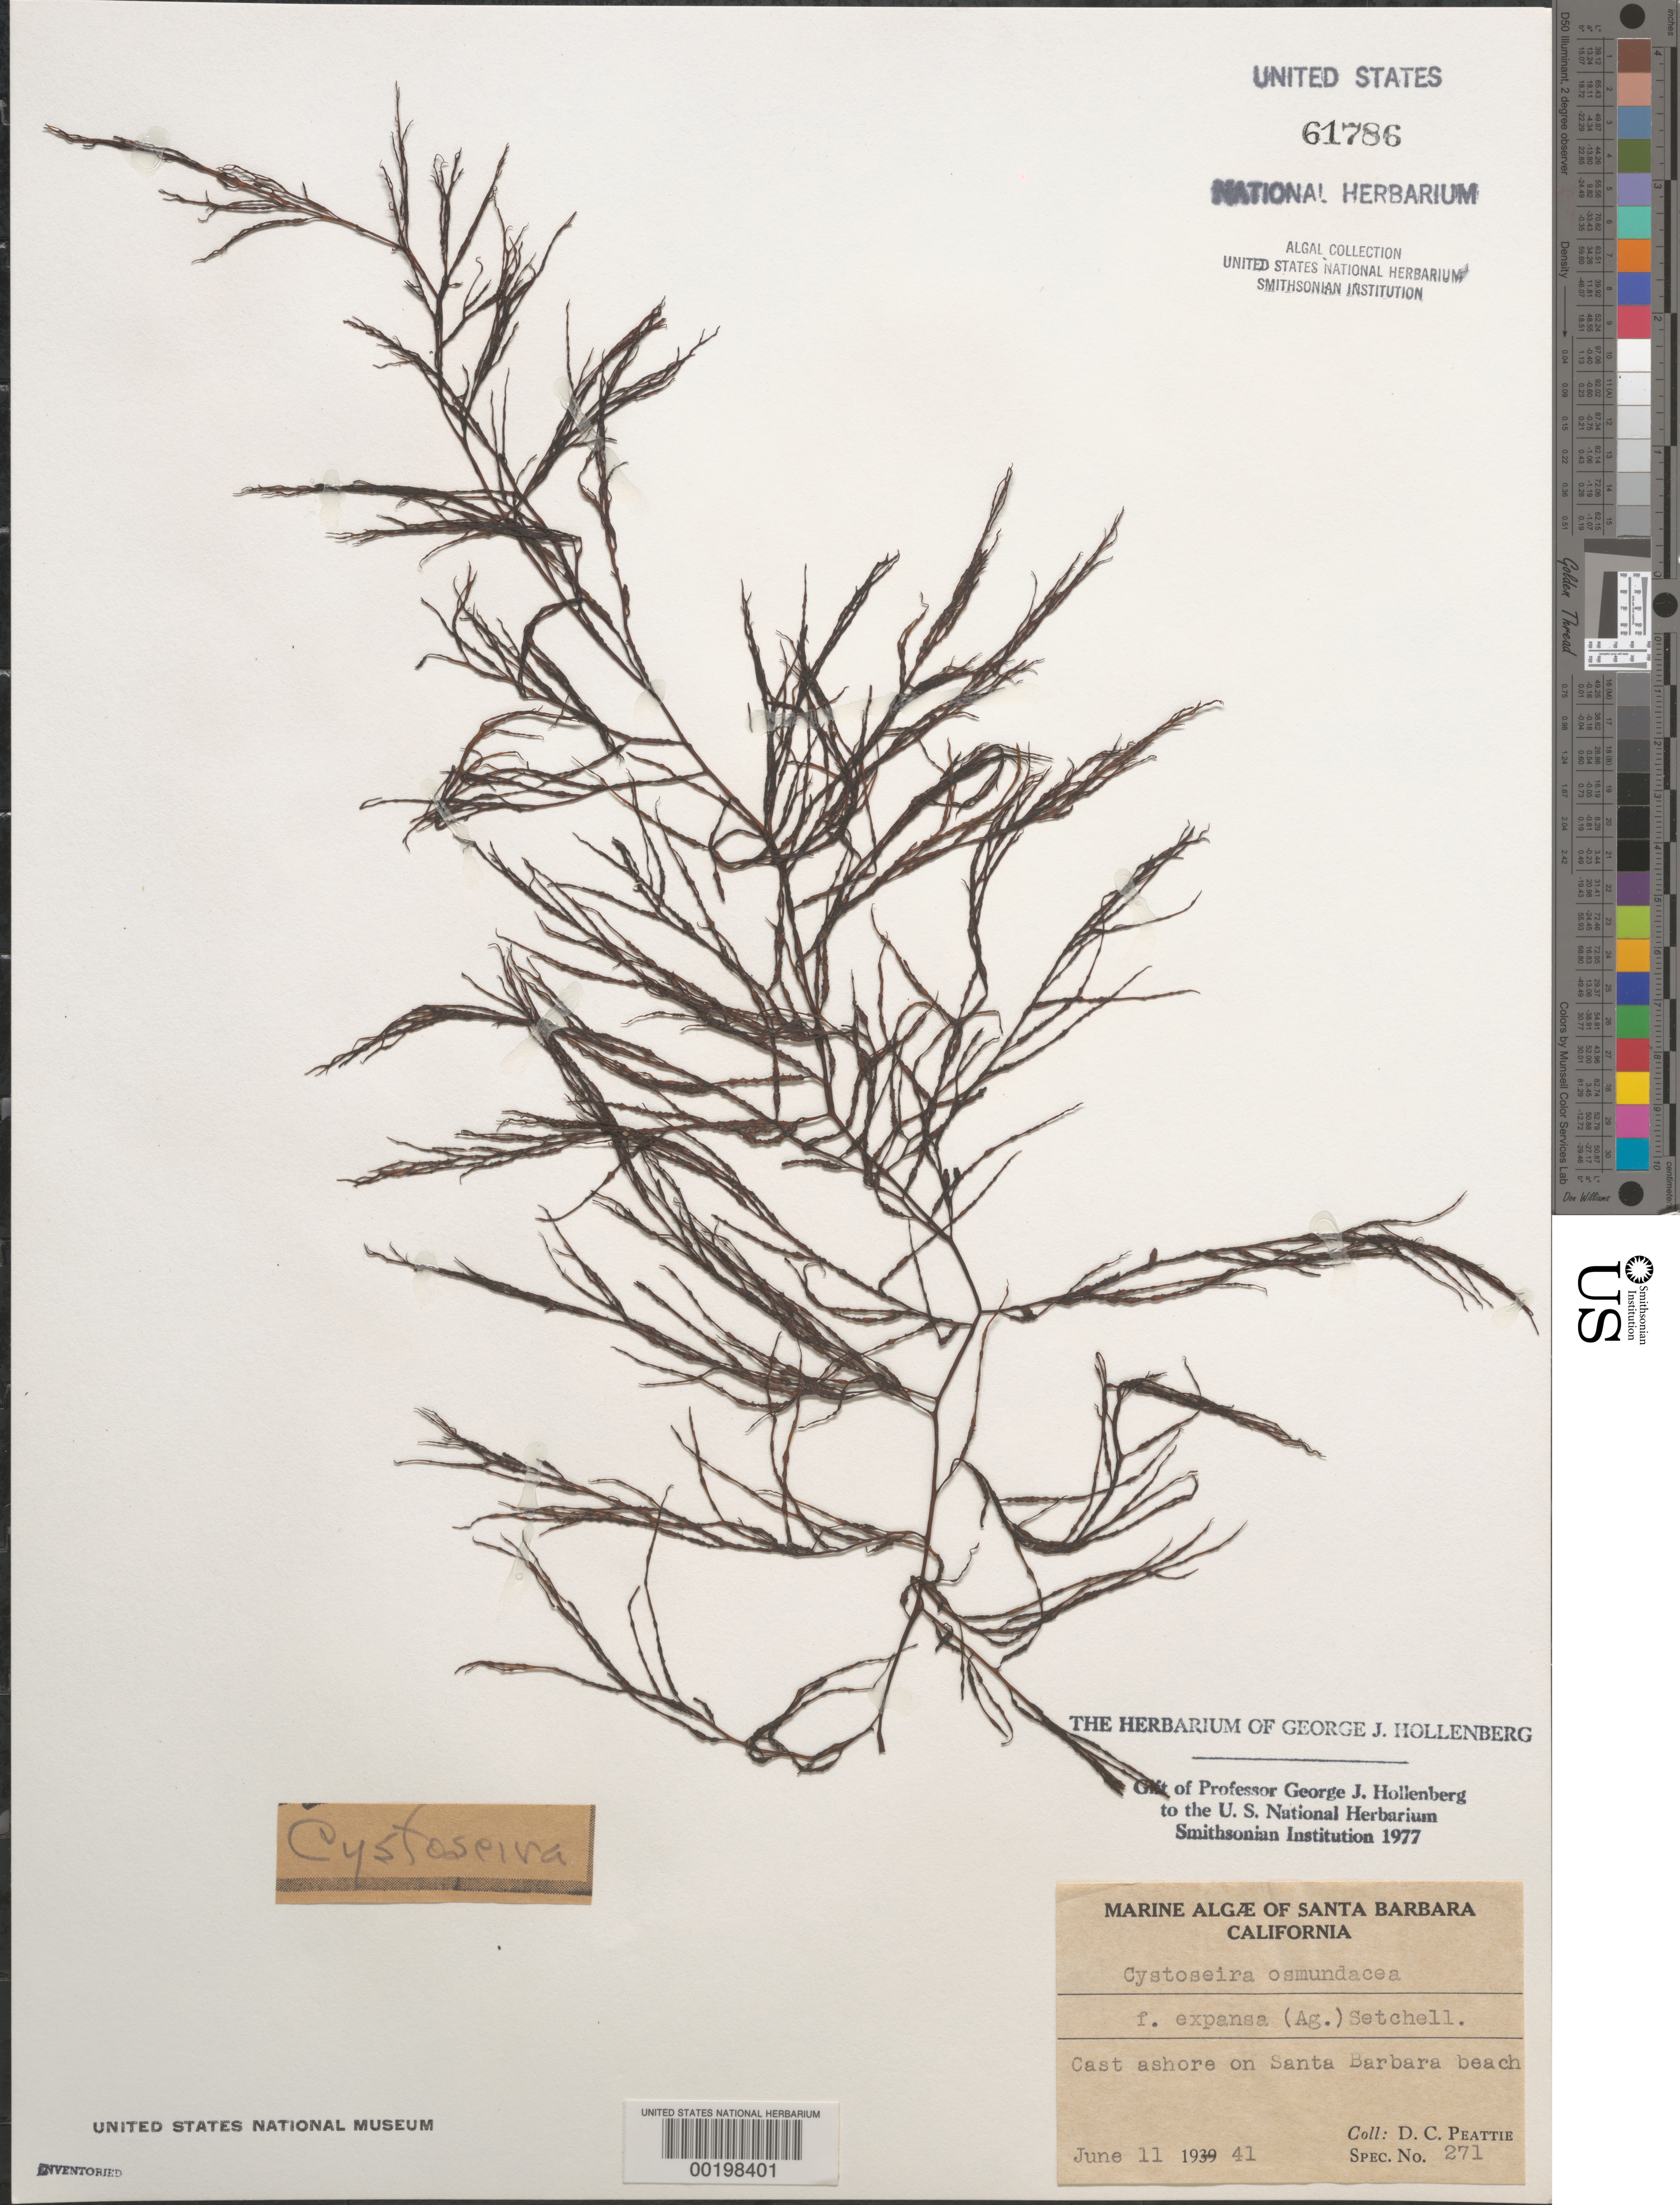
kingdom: Chromista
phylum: Ochrophyta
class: Phaeophyceae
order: Fucales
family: Sargassaceae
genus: Cystoseira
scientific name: Cystoseira osmundacea f. expansa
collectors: D. Peattie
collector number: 271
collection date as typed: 11 Jun 1941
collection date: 1941-06-11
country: United States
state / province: California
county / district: Santa Barbara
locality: Santa Barbara Beach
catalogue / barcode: US 61786